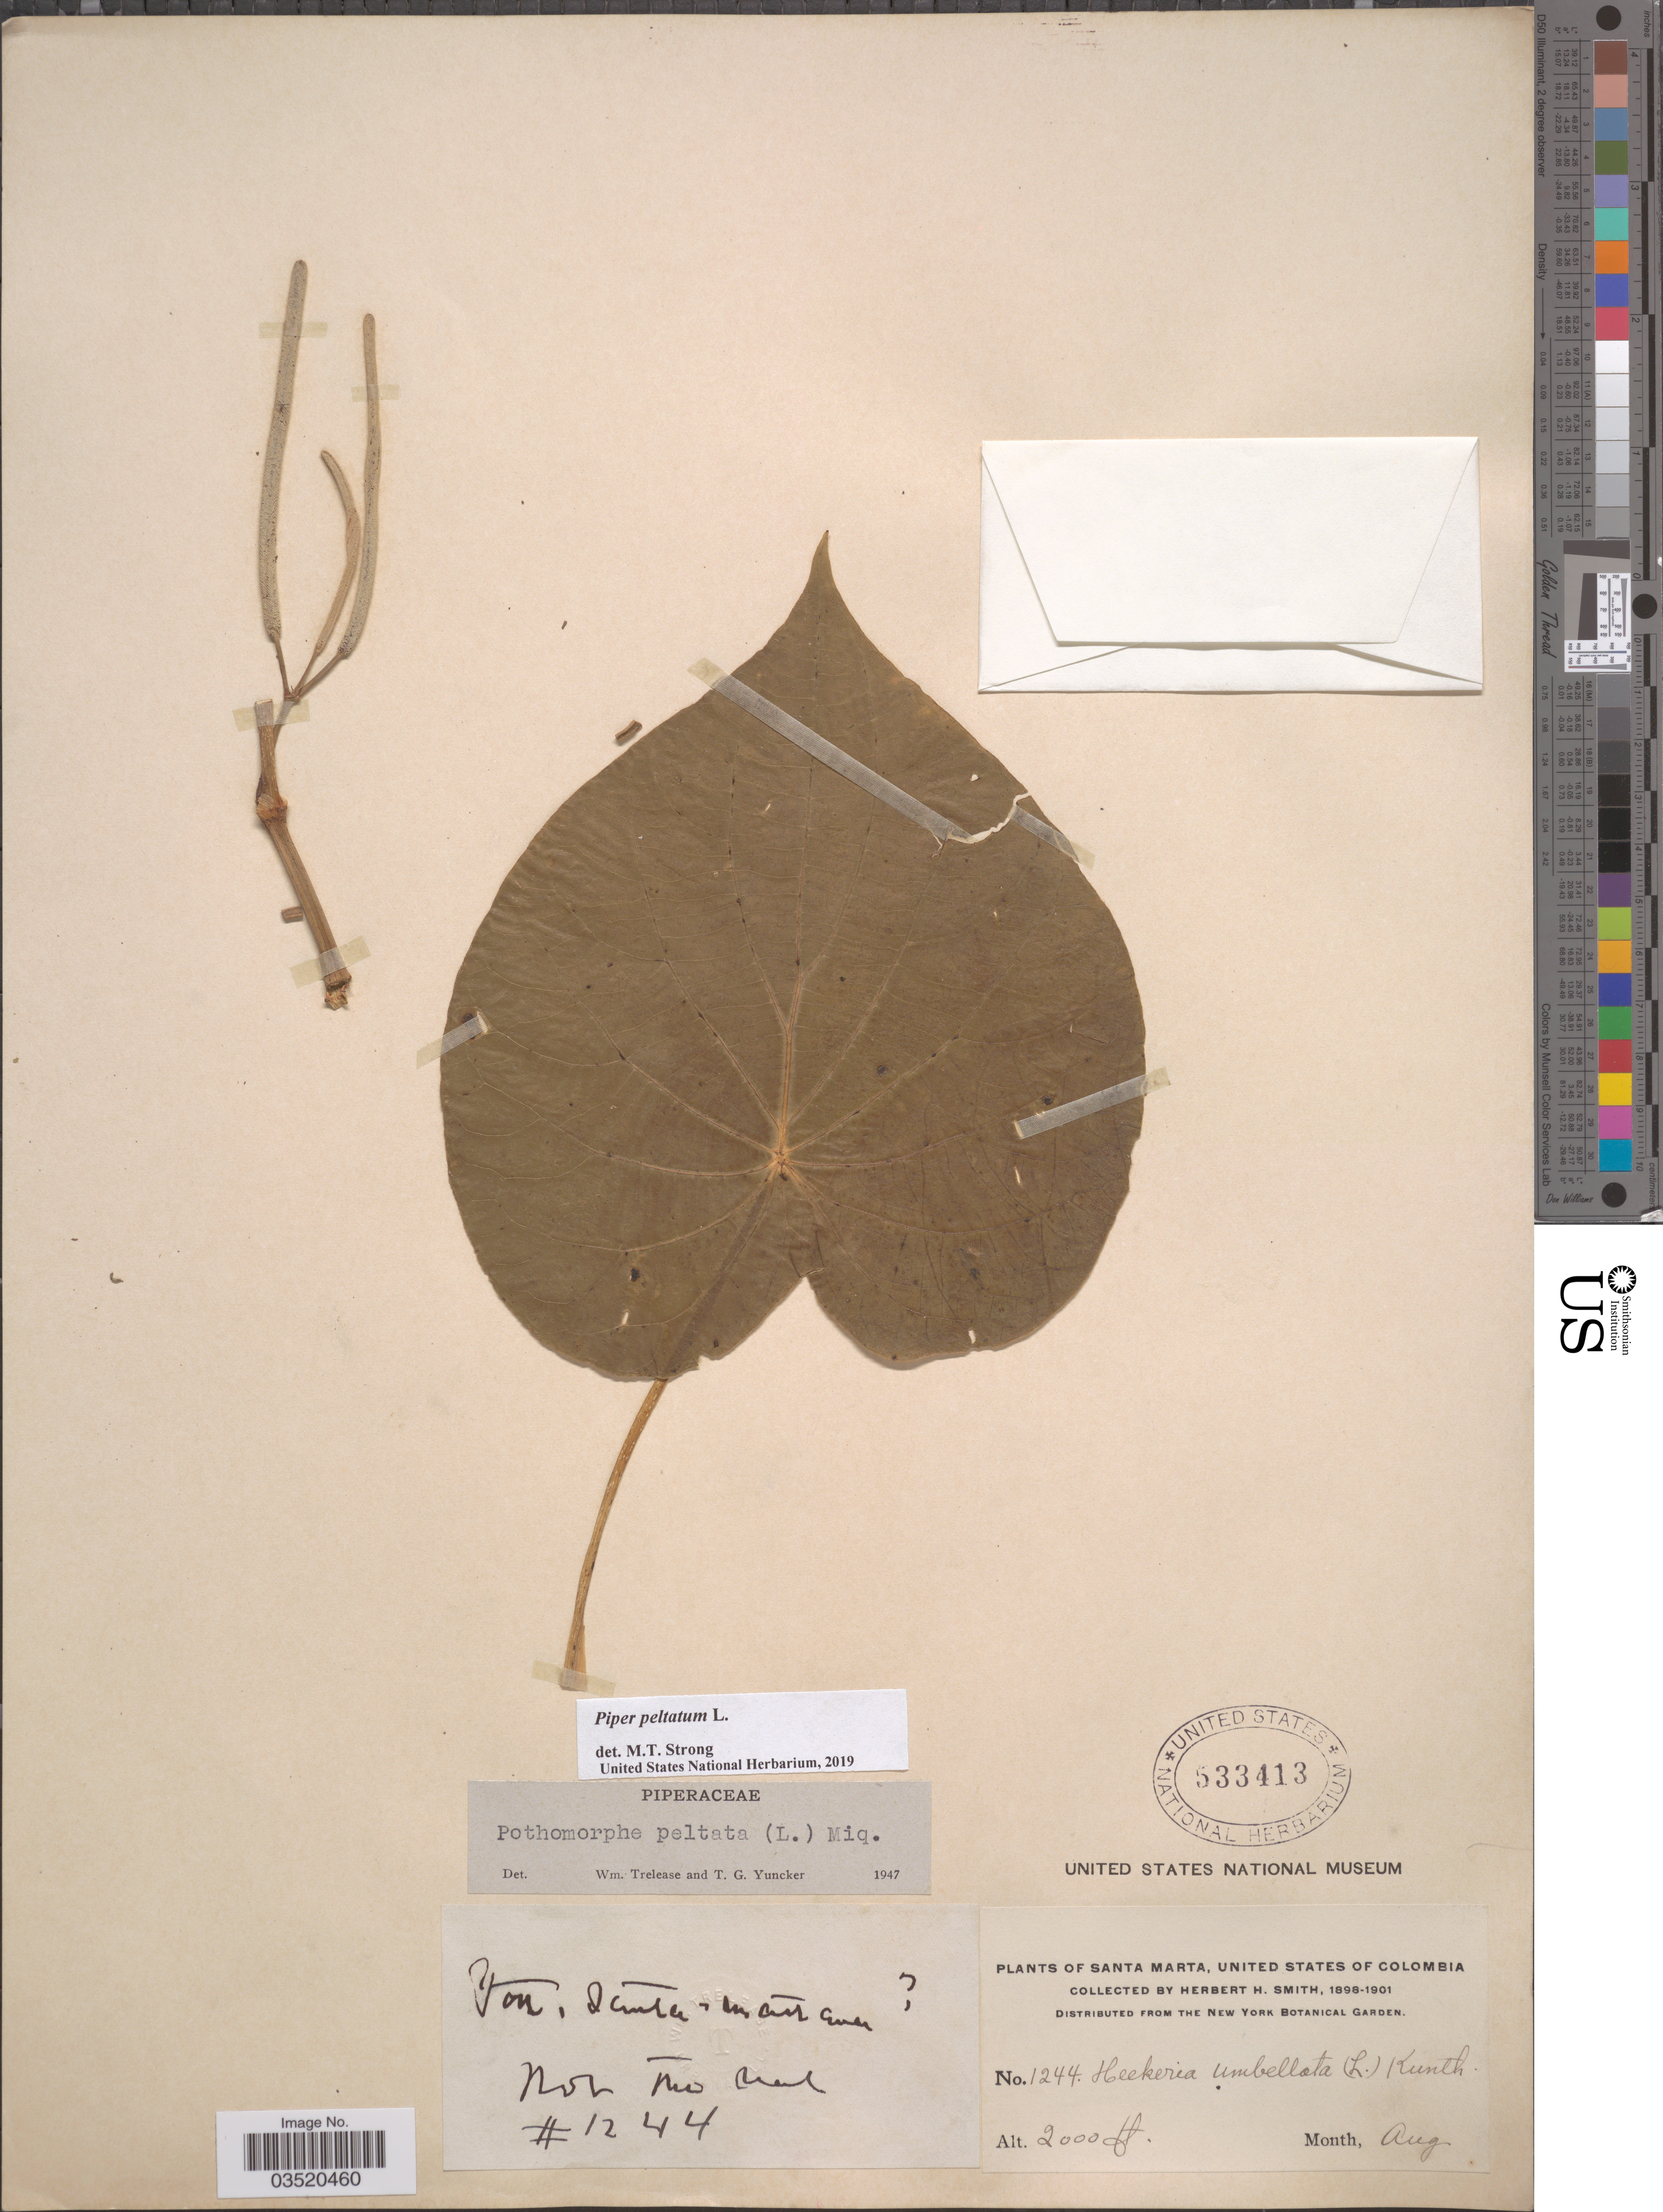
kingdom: Plantae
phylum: Tracheophyta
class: Magnoliopsida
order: Piperales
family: Piperaceae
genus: Piper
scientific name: Piper peltatum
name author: L.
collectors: Herbert H. Smith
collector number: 1244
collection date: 1898-08/1901-08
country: Colombia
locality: Santa Marta, United States of Colombia.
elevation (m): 610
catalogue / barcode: US 533413